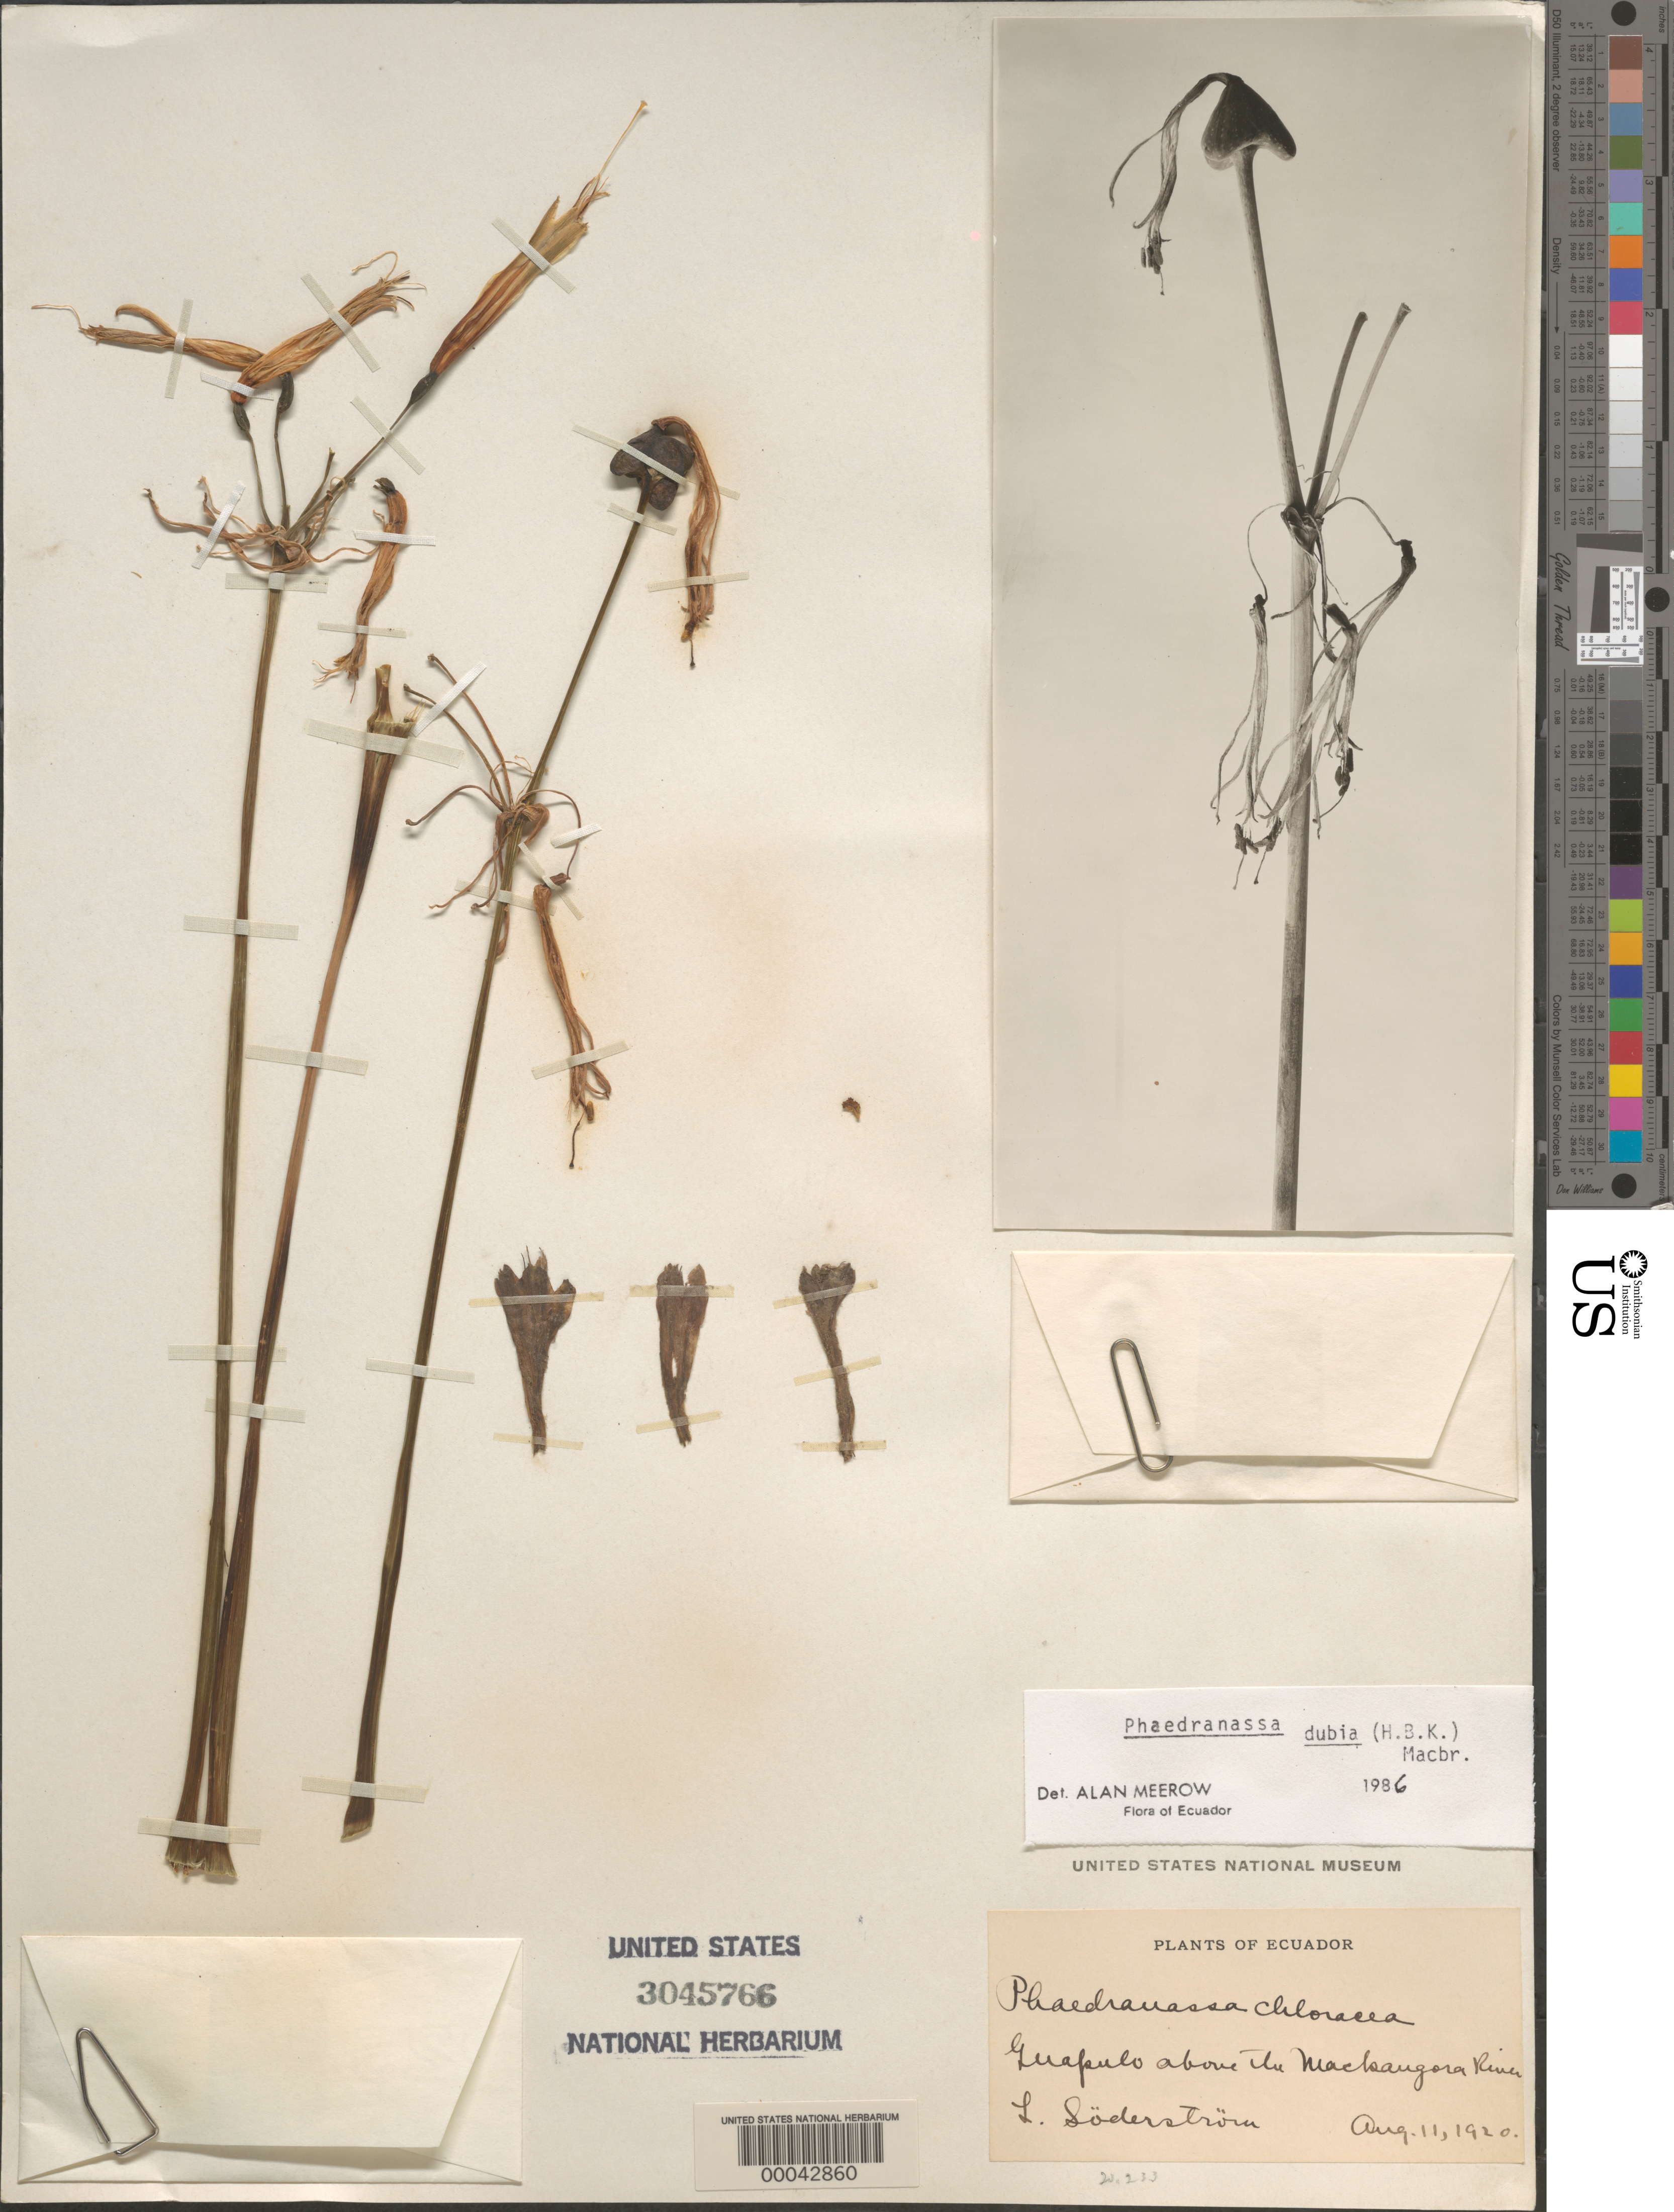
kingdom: Plantae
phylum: Tracheophyta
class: Liliopsida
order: Asparagales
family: Amaryllidaceae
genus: Phaedranassa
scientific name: Phaedranassa dubia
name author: (Kunth) J.F. Macbr.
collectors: L. Söderström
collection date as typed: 11 Aug 1920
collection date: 1920-08-11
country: Ecuador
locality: Guapulo above the Machangara River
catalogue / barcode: US 3045766